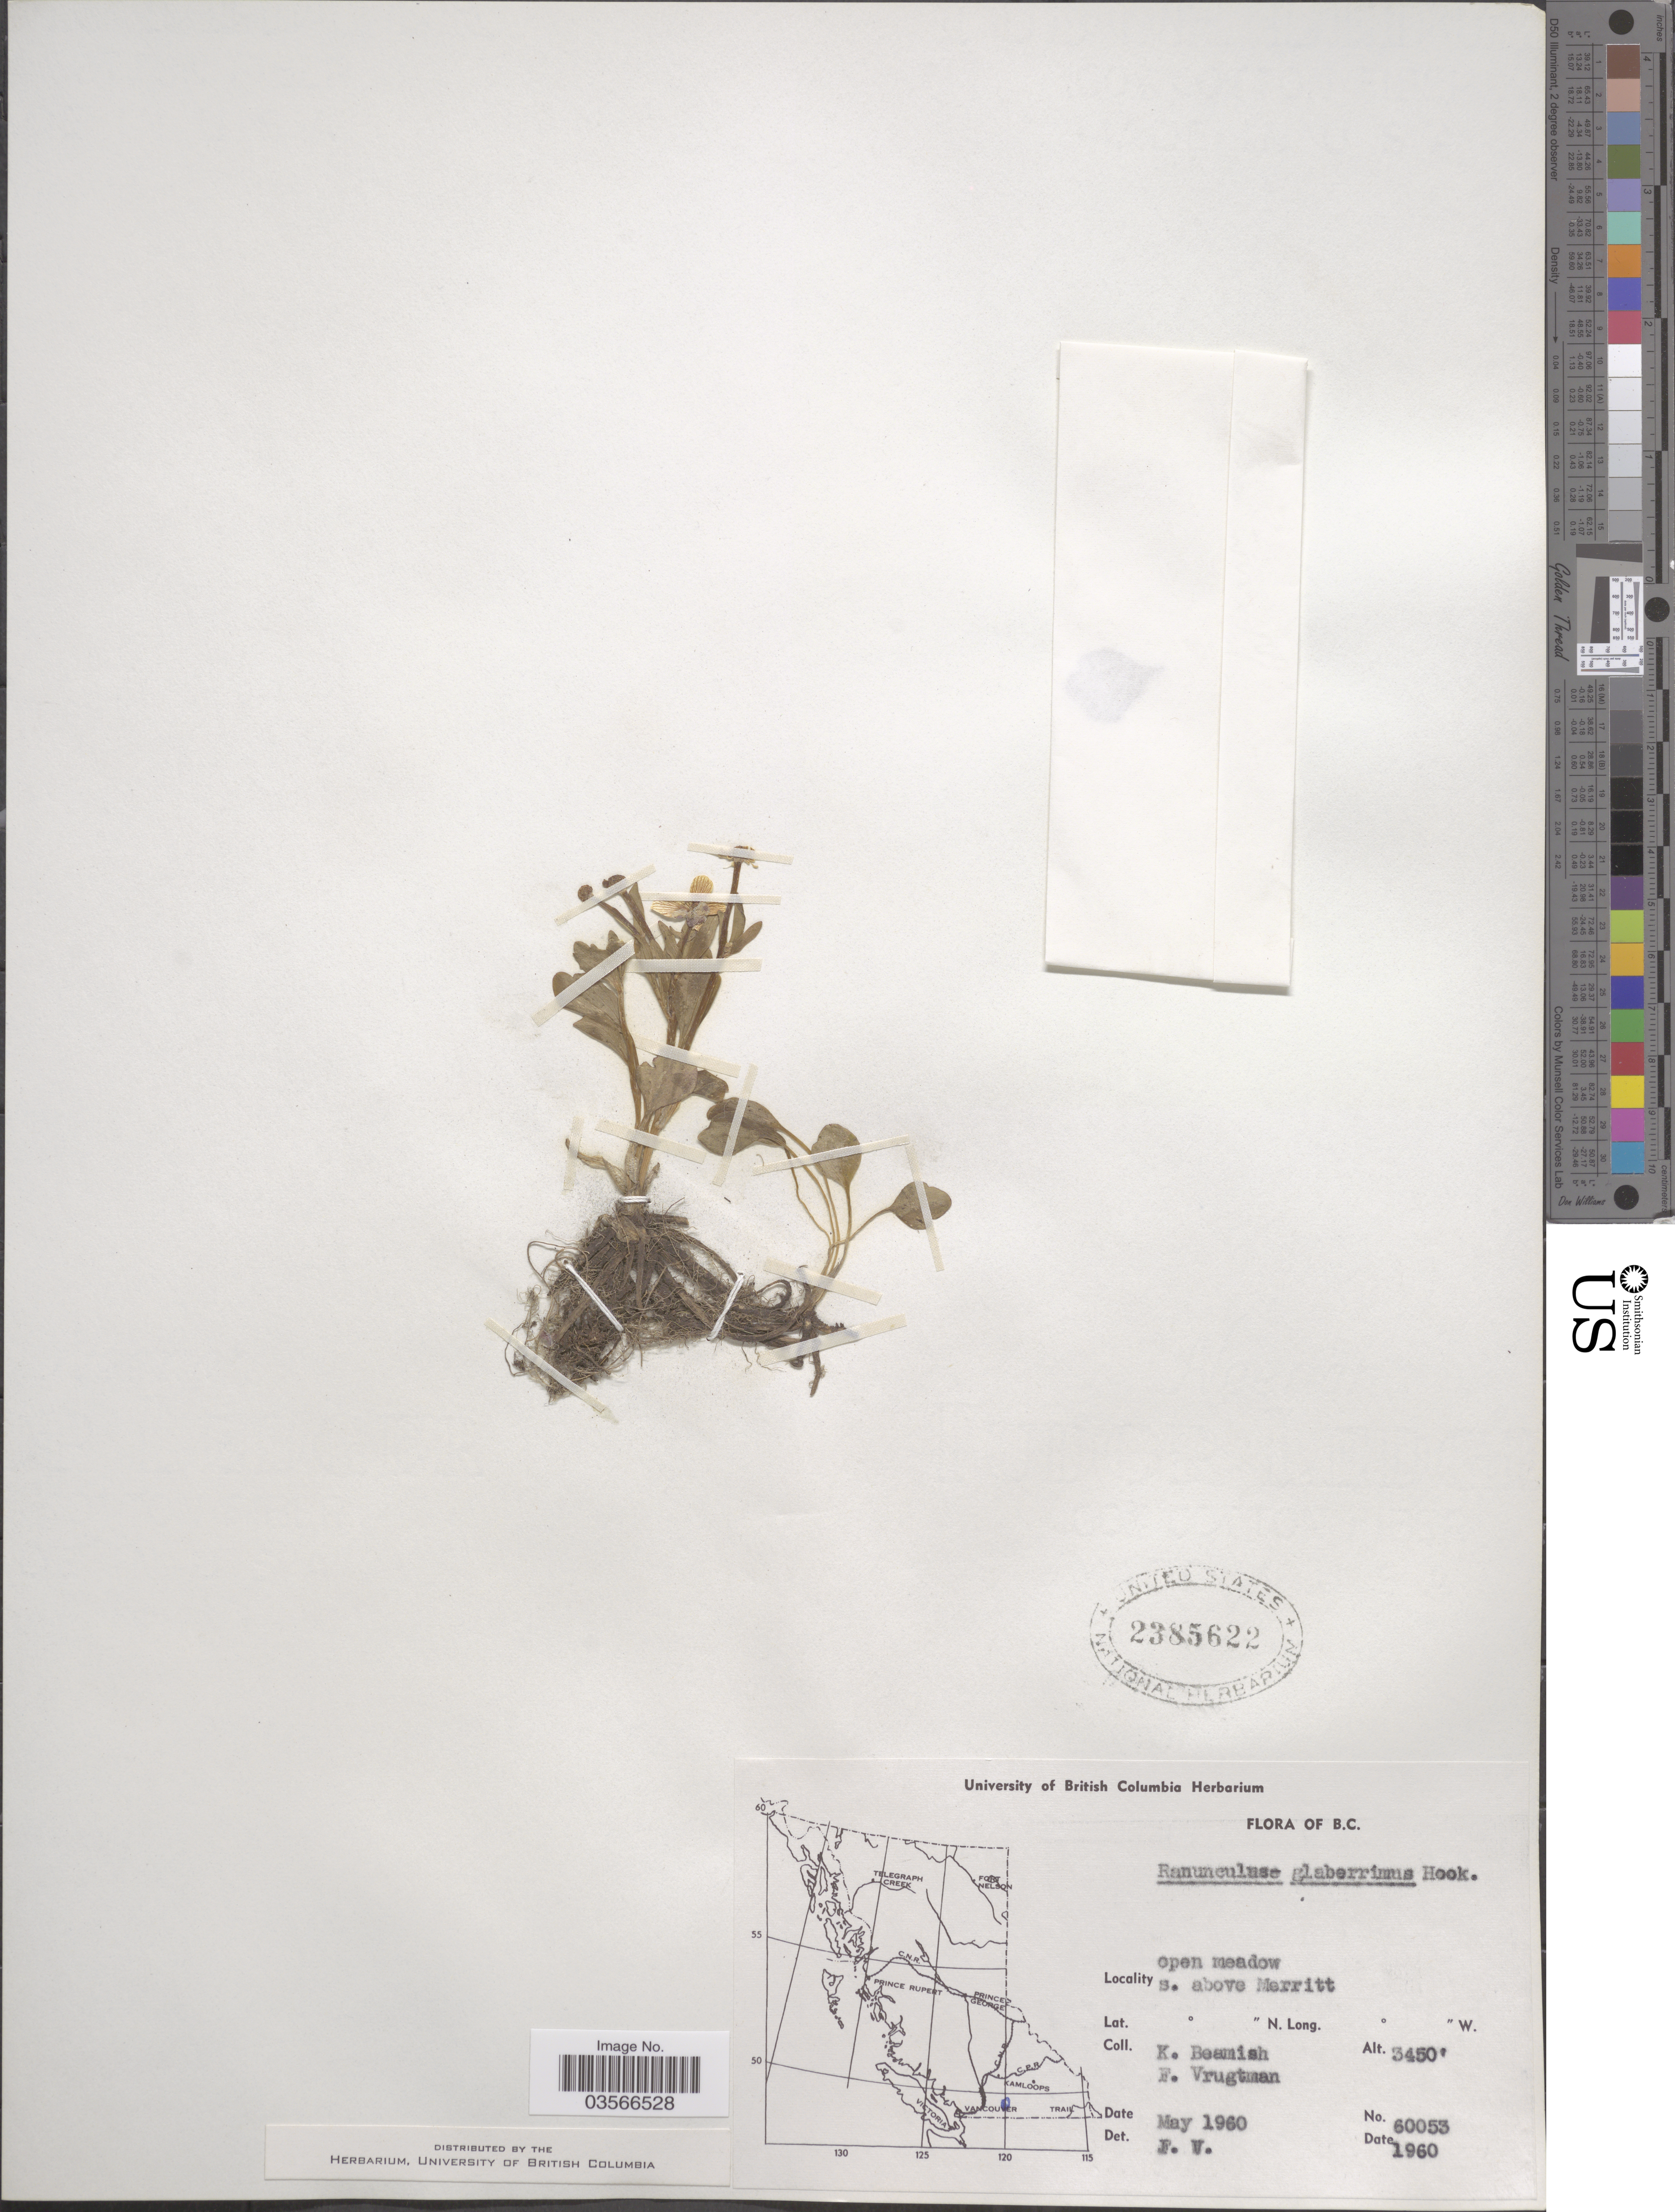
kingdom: Plantae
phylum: Tracheophyta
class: Magnoliopsida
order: Ranunculales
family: Ranunculaceae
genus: Ranunculus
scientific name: Ranunculus glaberrimus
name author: Hook.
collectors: K. Beamish & F. Vrugtman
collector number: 60053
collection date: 1960-05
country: Canada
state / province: British Columbia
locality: S. above Merritt.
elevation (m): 1052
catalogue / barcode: US 2385622